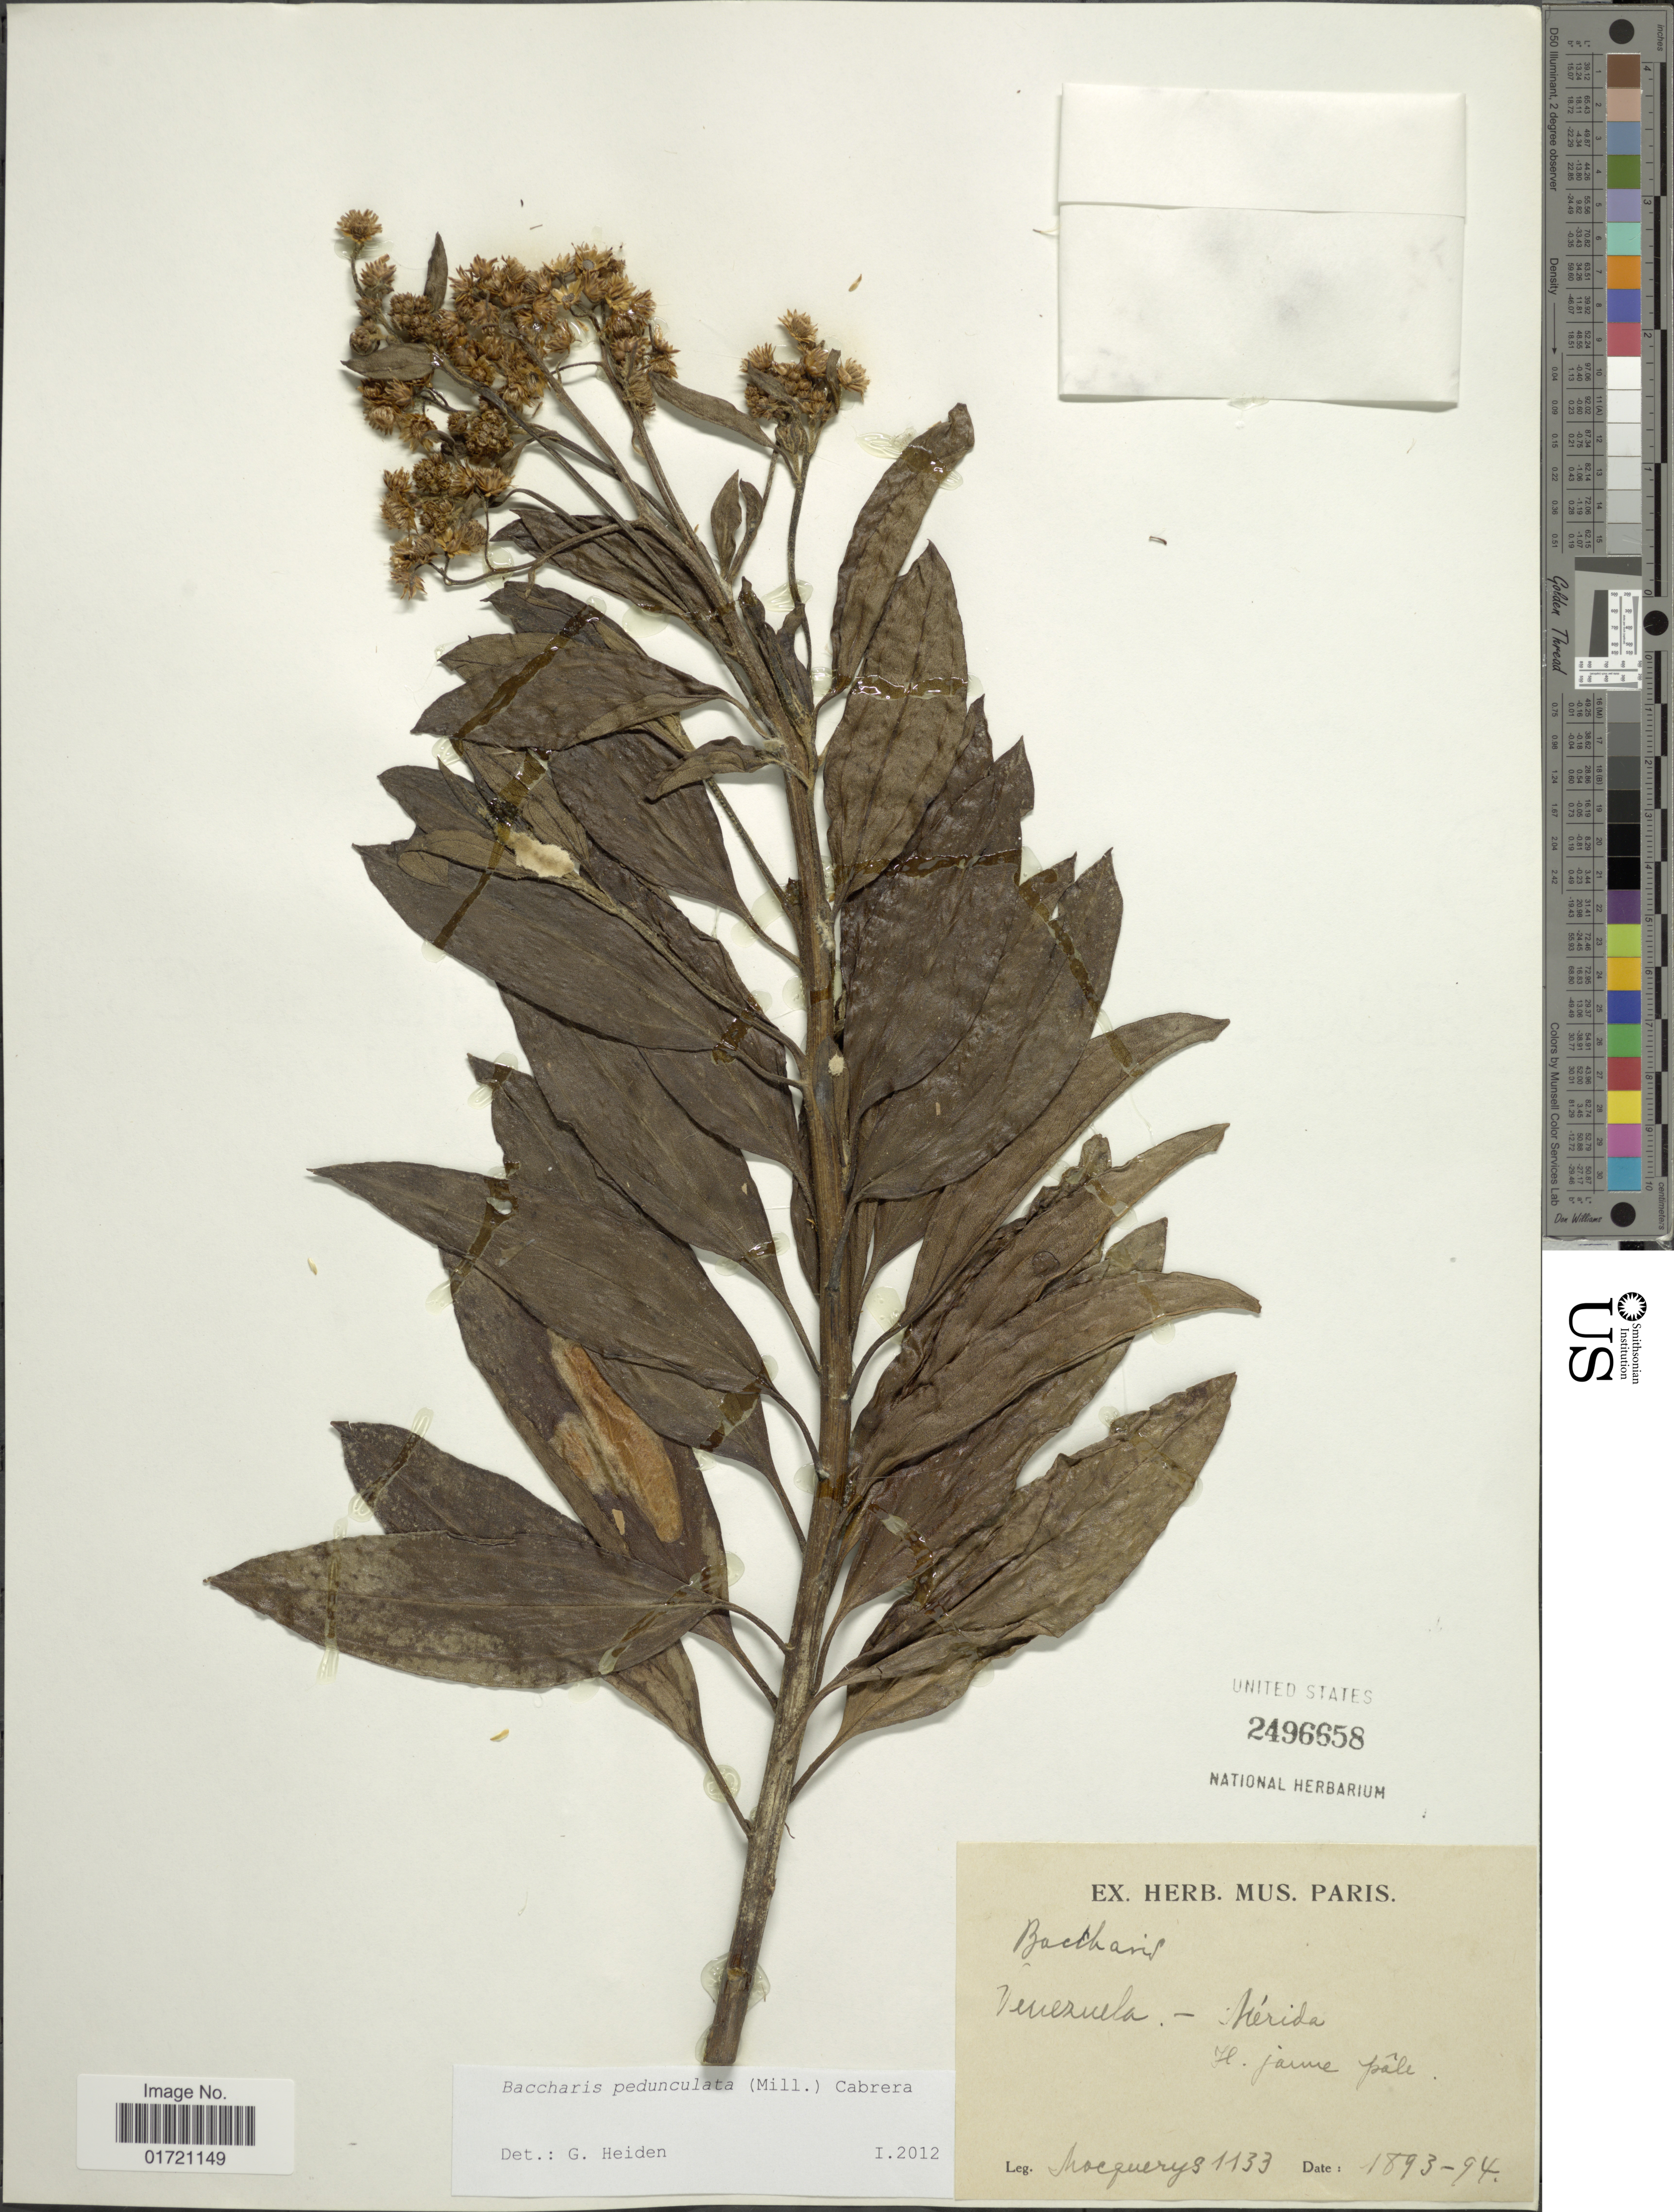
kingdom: Plantae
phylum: Tracheophyta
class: Magnoliopsida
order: Asterales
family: Asteraceae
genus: Baccharis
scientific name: Baccharis pedunculata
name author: (Mill.) Cabrera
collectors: A. Mocquerys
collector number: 1133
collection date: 1893/1894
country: Venezuela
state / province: Mérida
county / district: Libertador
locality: Mérida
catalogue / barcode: US 2496658